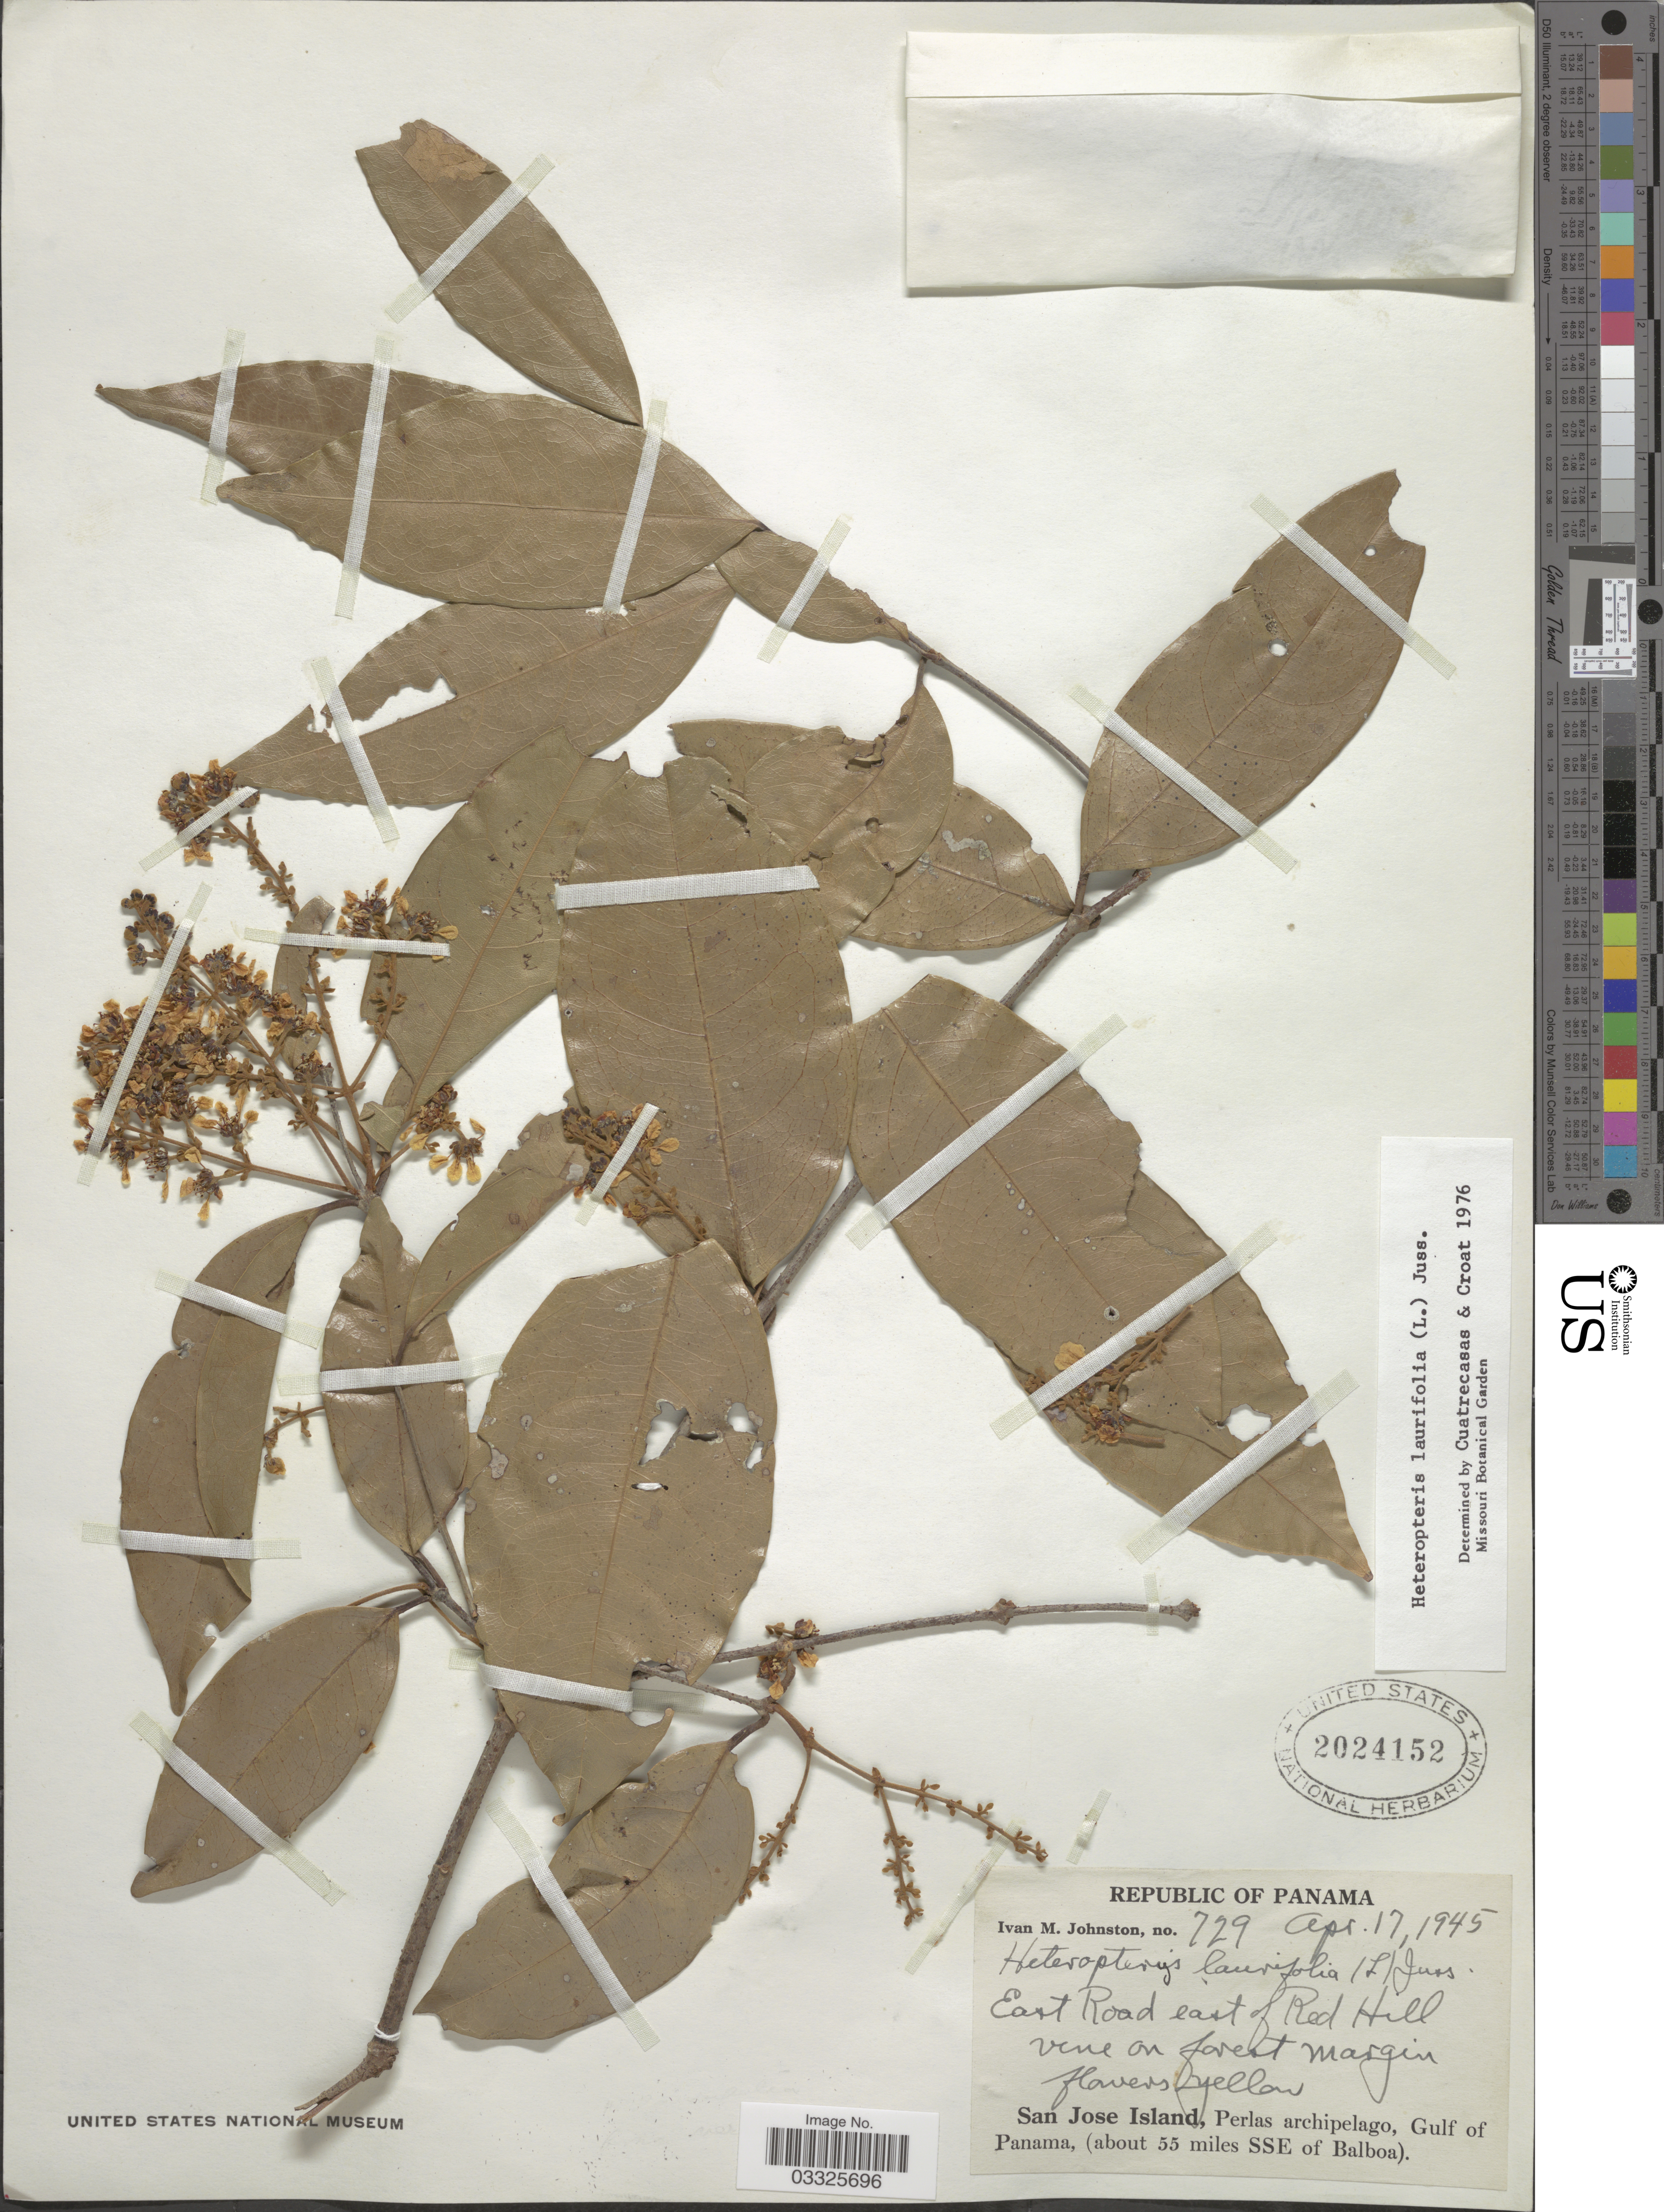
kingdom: Plantae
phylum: Tracheophyta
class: Magnoliopsida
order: Malpighiales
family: Malpighiaceae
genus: Heteropterys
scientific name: Heteropterys laurifolia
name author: (L.) A. Juss.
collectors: I.M. Johnston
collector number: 729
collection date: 1945-04-17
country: Panama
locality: East Road east of Red Hill. San Jose Island, Perlas archipelago, Gulf of Panama, (about 55 miles SSE of Balboa).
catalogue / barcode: US 2024152